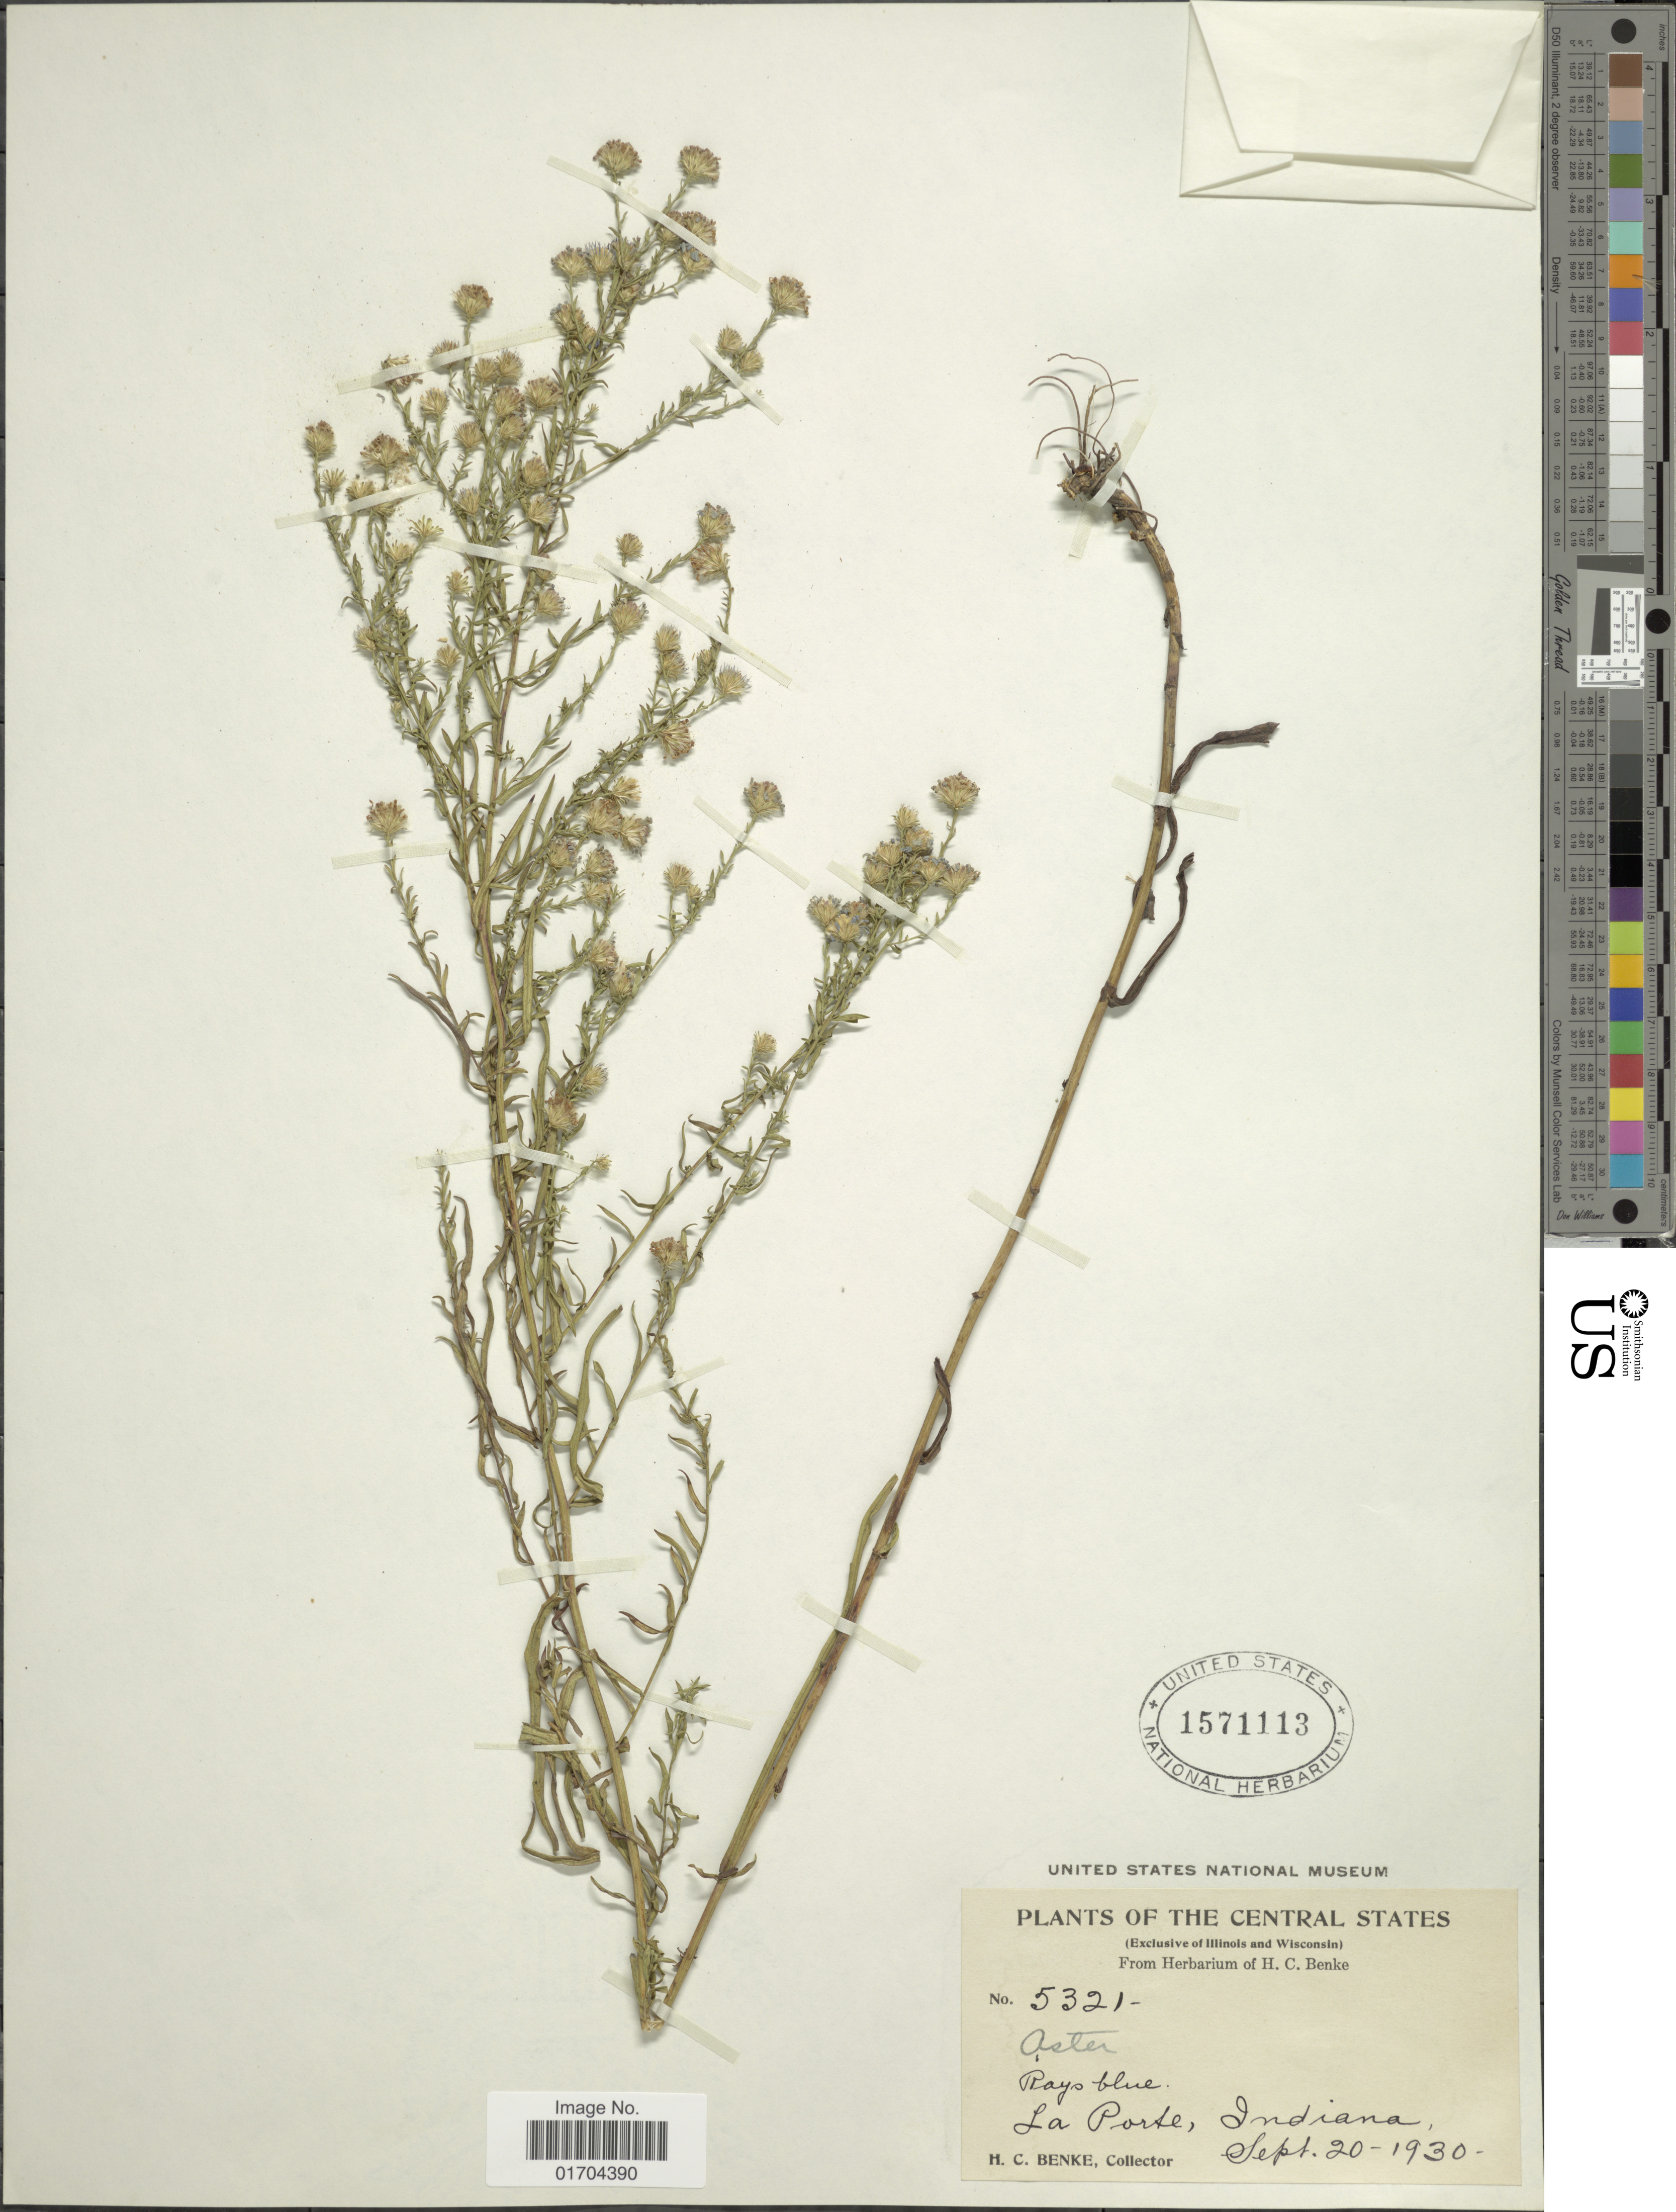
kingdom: Plantae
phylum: Tracheophyta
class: Magnoliopsida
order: Asterales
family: Asteraceae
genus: Symphyotrichum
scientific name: Symphyotrichum sp.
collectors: H. Benke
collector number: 5321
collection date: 1930-09-20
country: United States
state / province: Indiana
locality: Central States, La Porte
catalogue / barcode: US 1571113